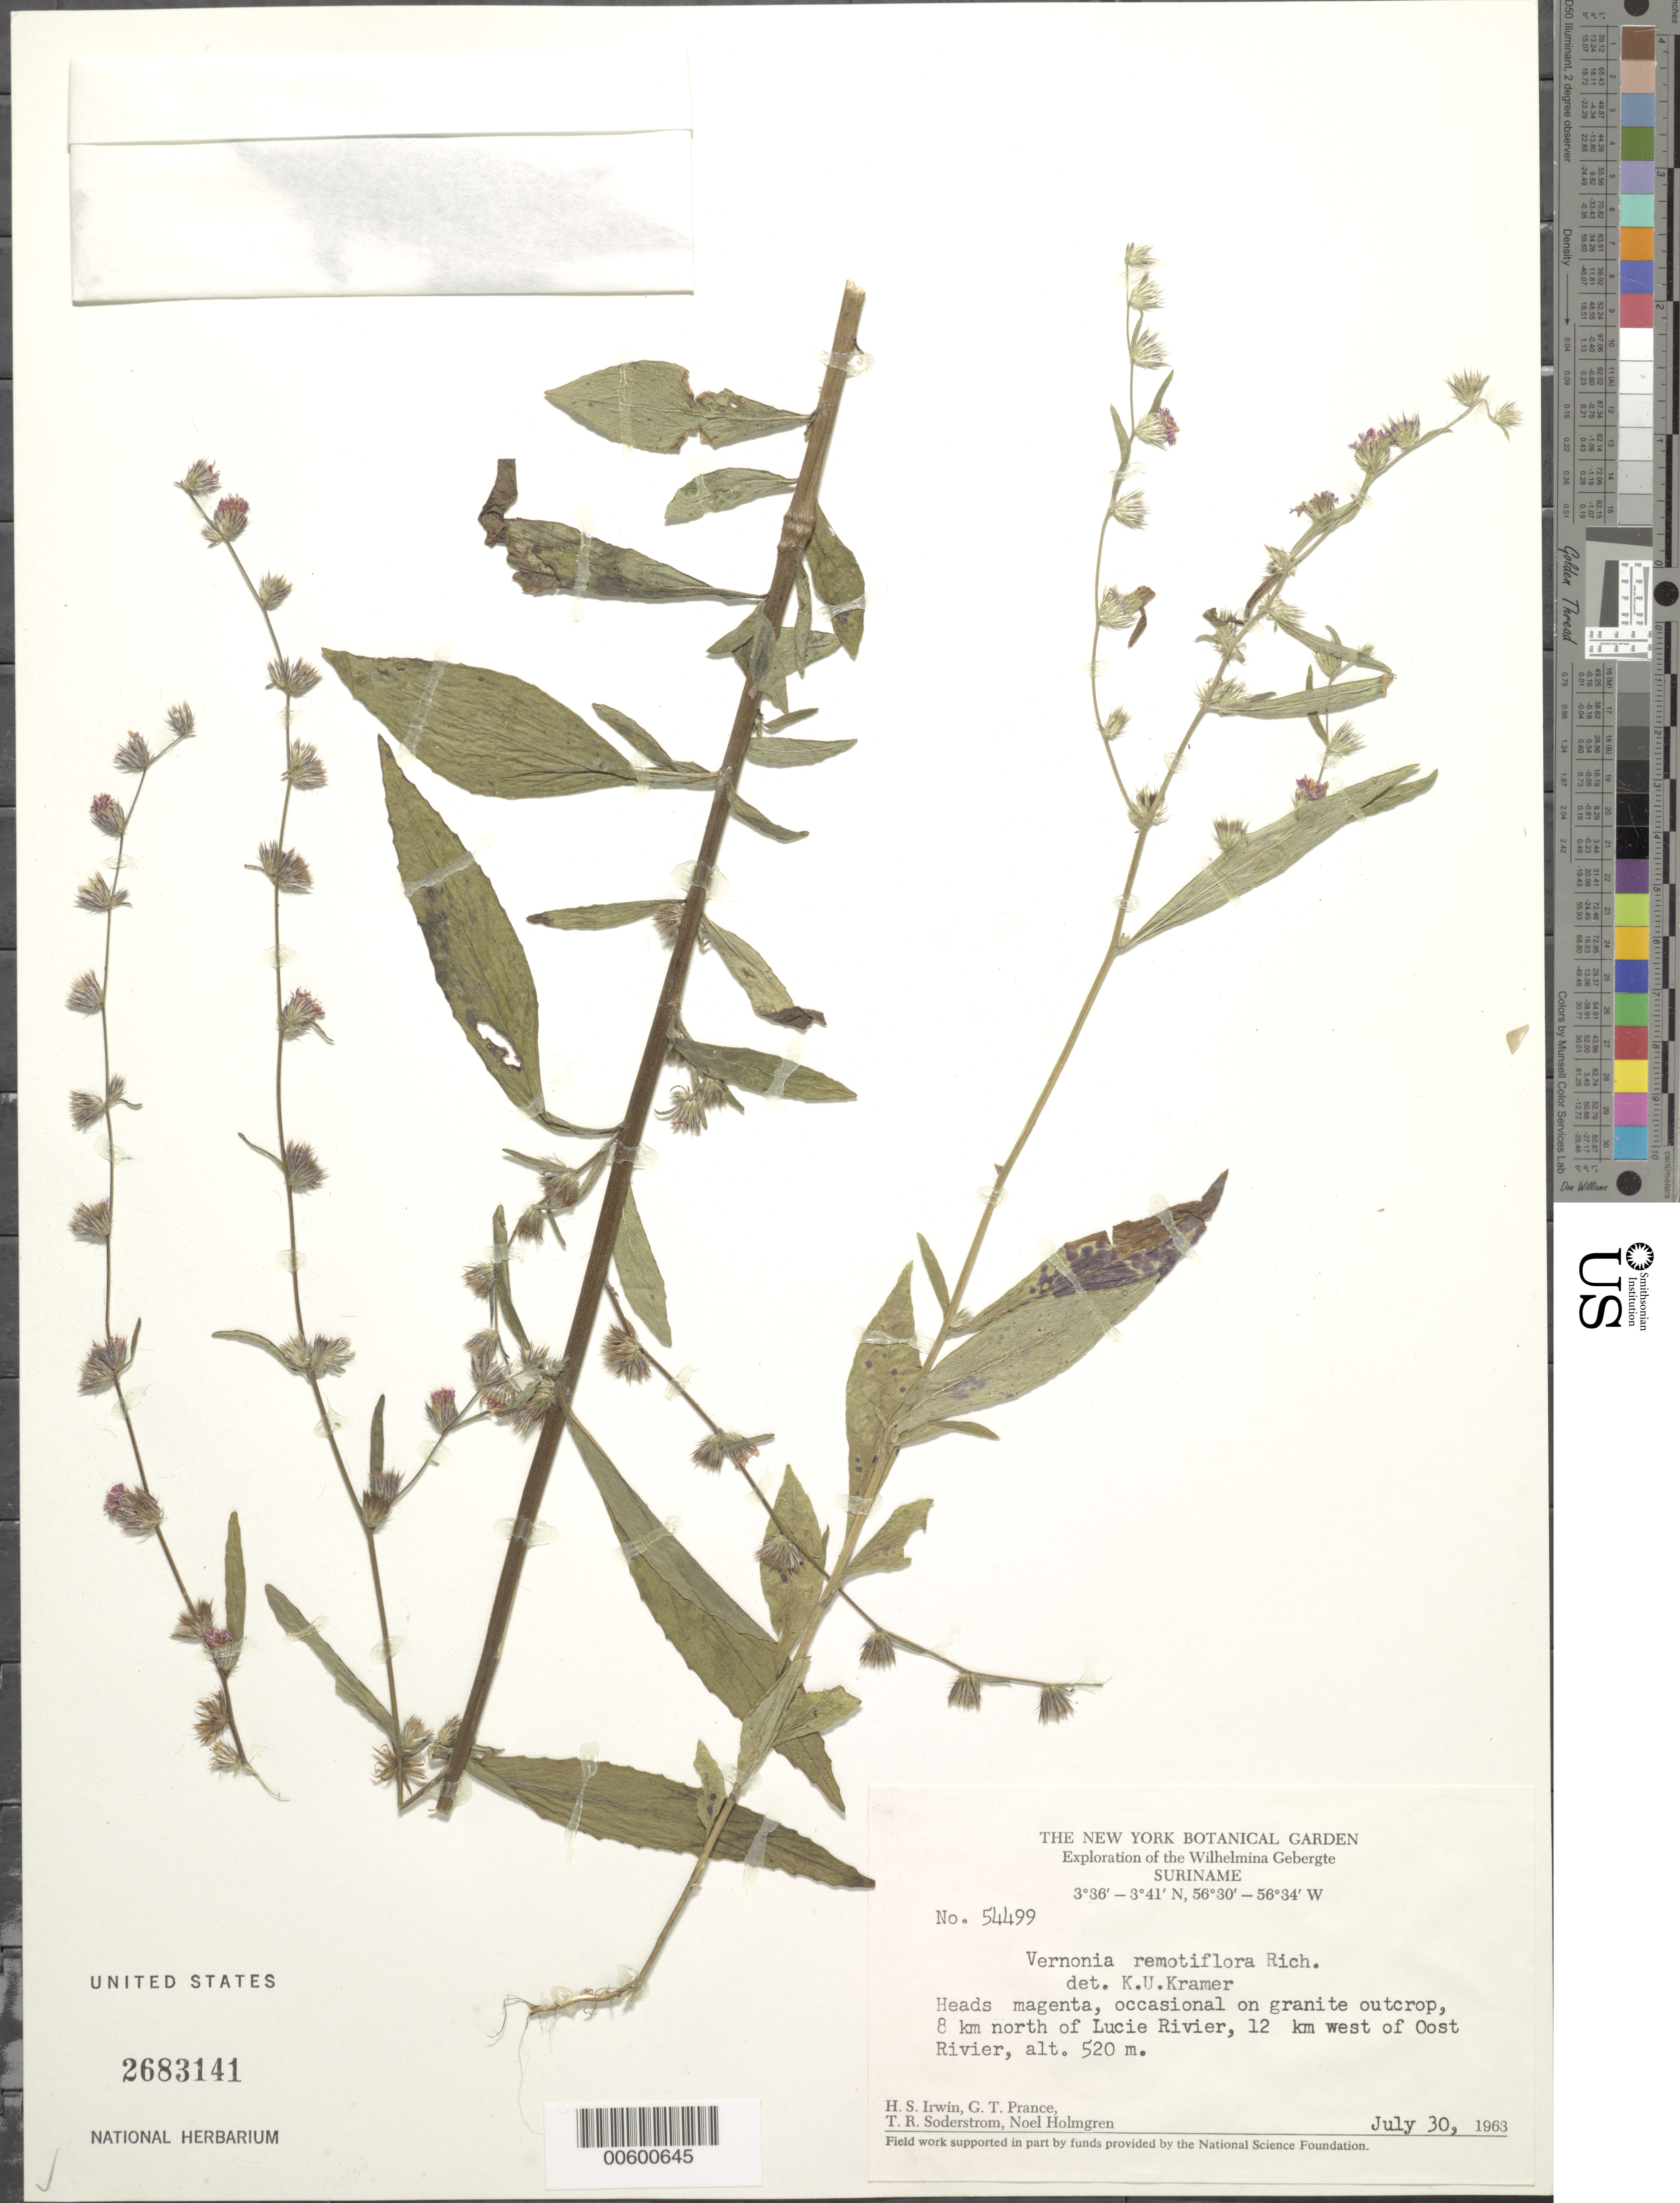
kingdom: Plantae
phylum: Tracheophyta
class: Magnoliopsida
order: Asterales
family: Asteraceae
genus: Lepidaploa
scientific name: Lepidaploa remotiflora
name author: (Rich.) H. Rob.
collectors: H. Irwin, G. T. Prance, T. R. Soderstrom & N. H. Holmgren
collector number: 54499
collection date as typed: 30-Jul-63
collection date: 1963-07-30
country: Suriname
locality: Lucie R., 8 km N of, 12 km W of Oost R.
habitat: Granite outcrop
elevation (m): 520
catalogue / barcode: US 2683141